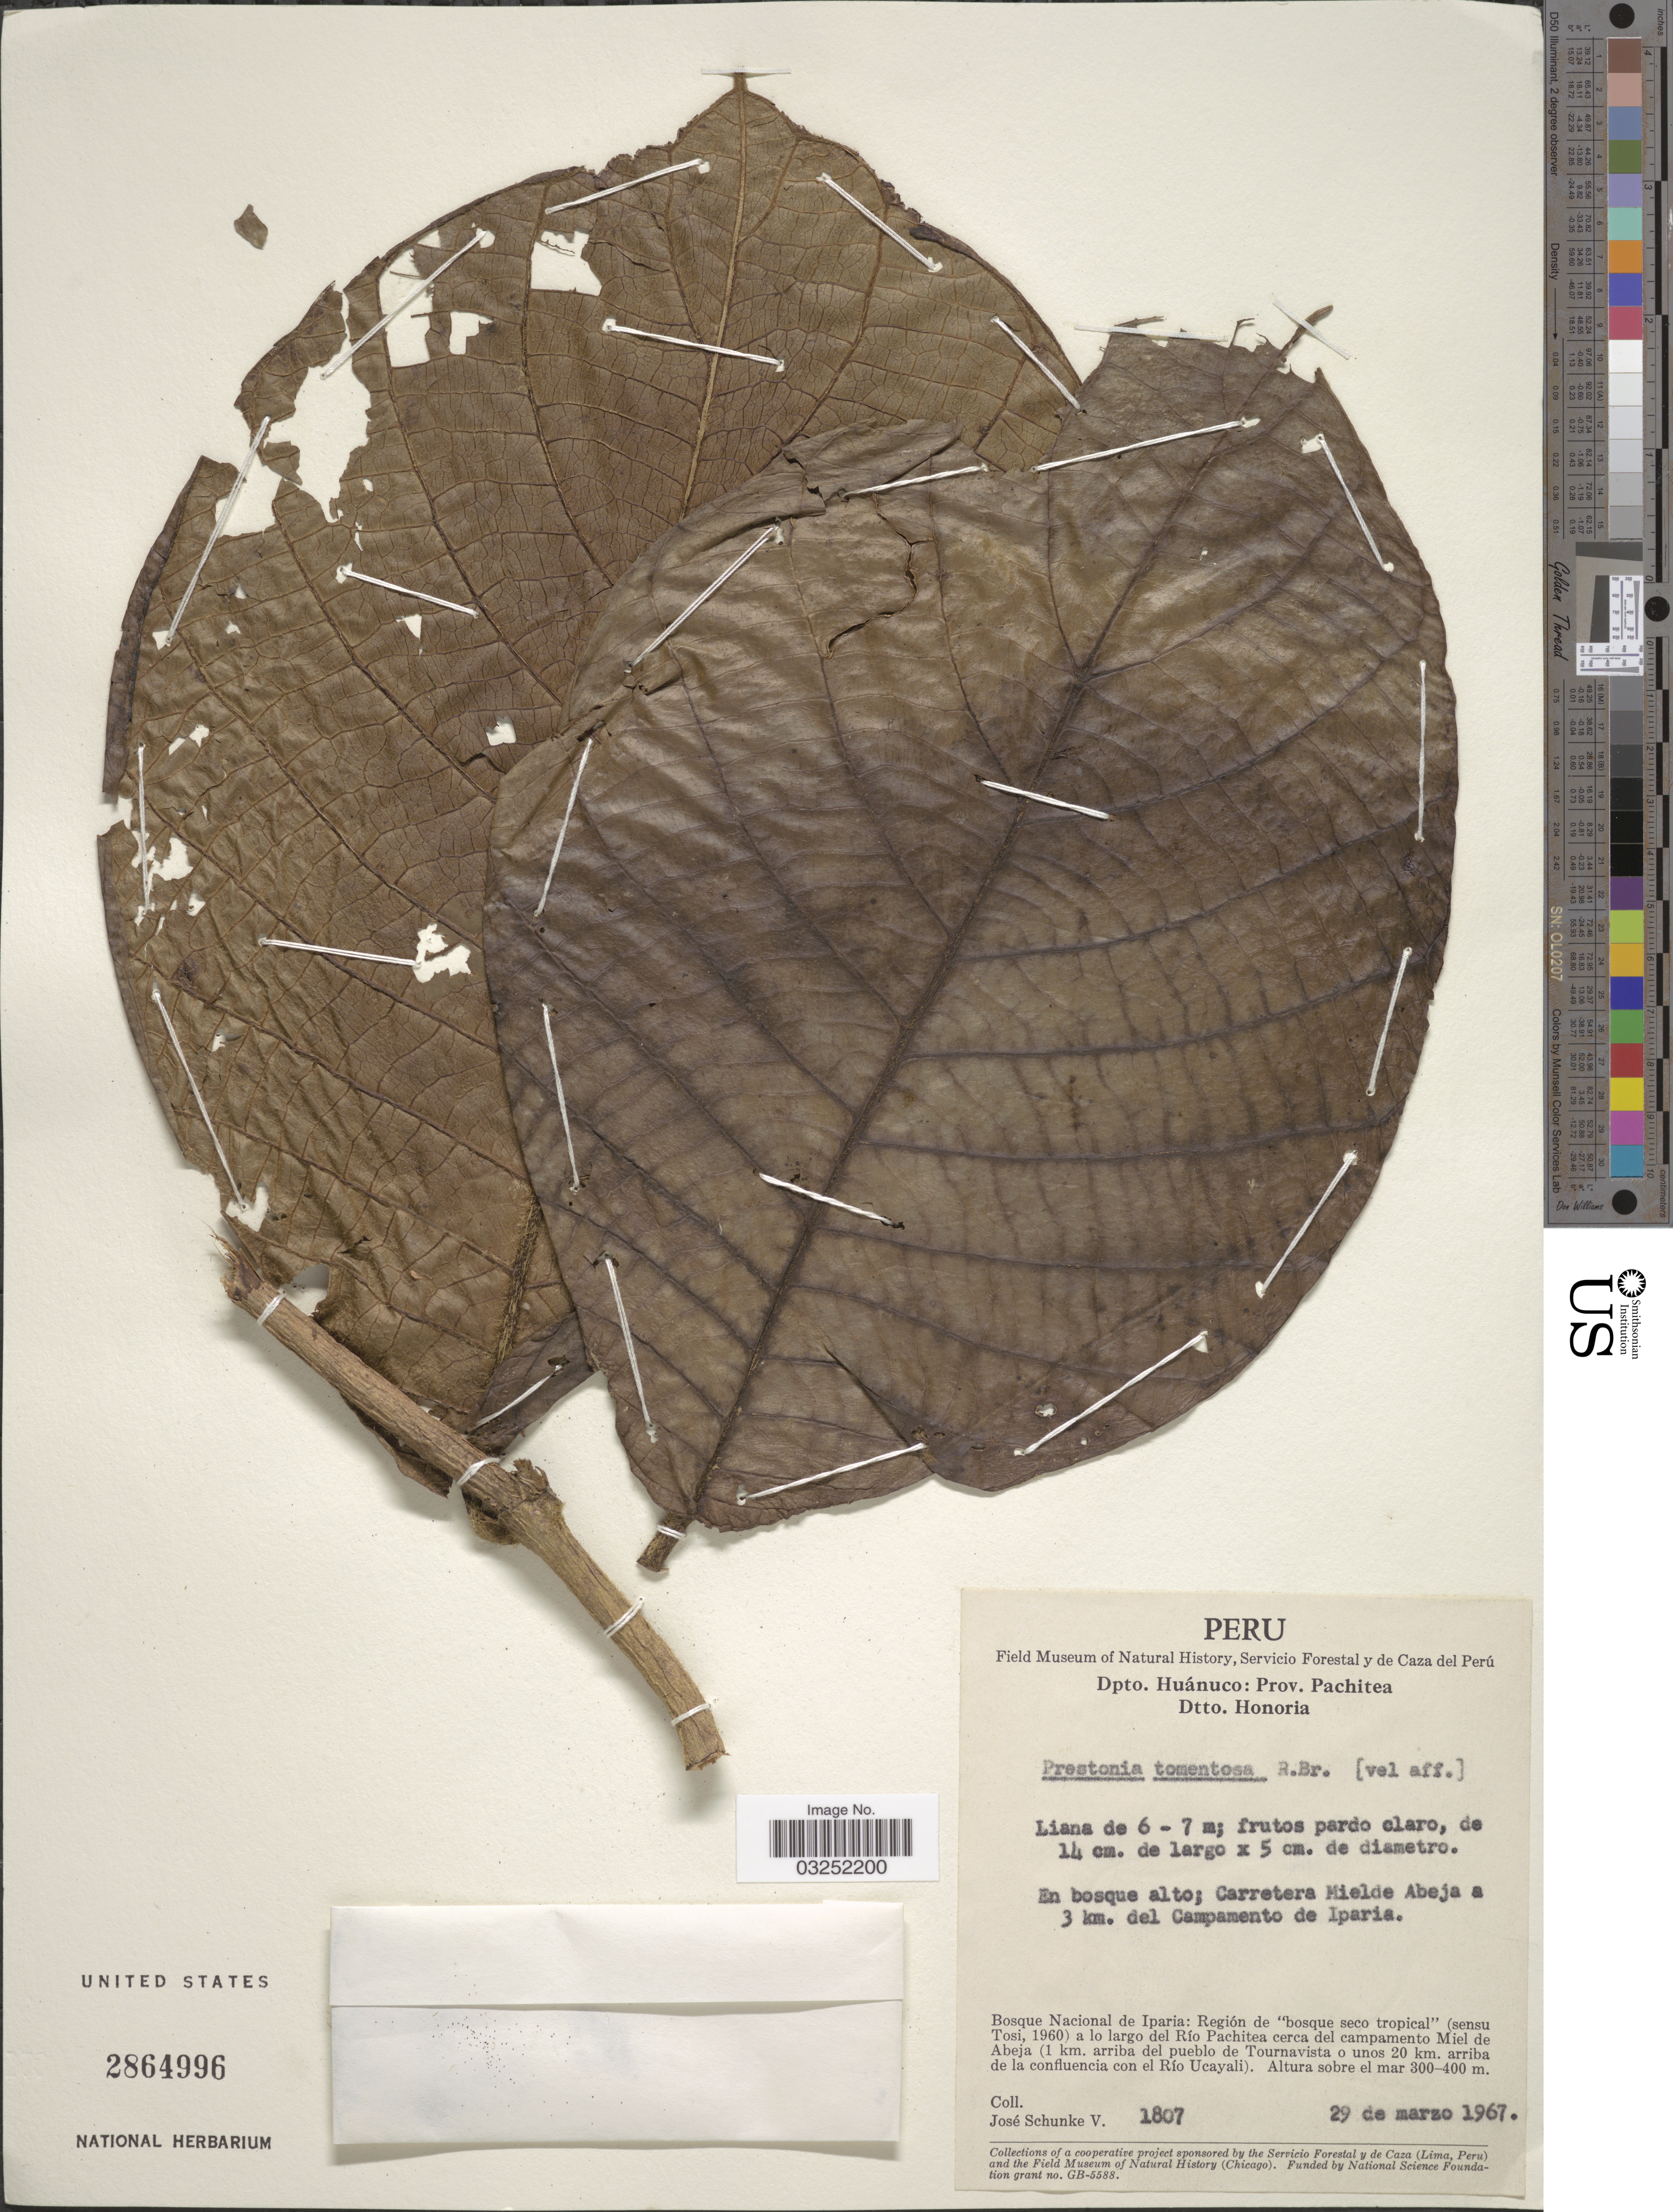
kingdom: Plantae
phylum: Tracheophyta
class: Magnoliopsida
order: Gentianales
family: Apocynaceae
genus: Prestonia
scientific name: Prestonia tomentosa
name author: R. Br.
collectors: J. Schunke Vigo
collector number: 1807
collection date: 1967-03-29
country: Peru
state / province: Huánuco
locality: Dpto. Huánuco: Prov. Pachitea, Dtto. Honoria. Carretera Mielde Abeja a 3 km. del Campamento de Iparia. Bosque Nacional de Iparia: Región de "bosque seco tropical" (sensu Tosi, 1960) a lo largo del Río Pachitea cerca del campamento Miel de Abeja (1 km. arriba del pueblo de Tournavista o unos 20 km. arriba de la confluencia con el Río Ucayali).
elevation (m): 300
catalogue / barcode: US 2864996